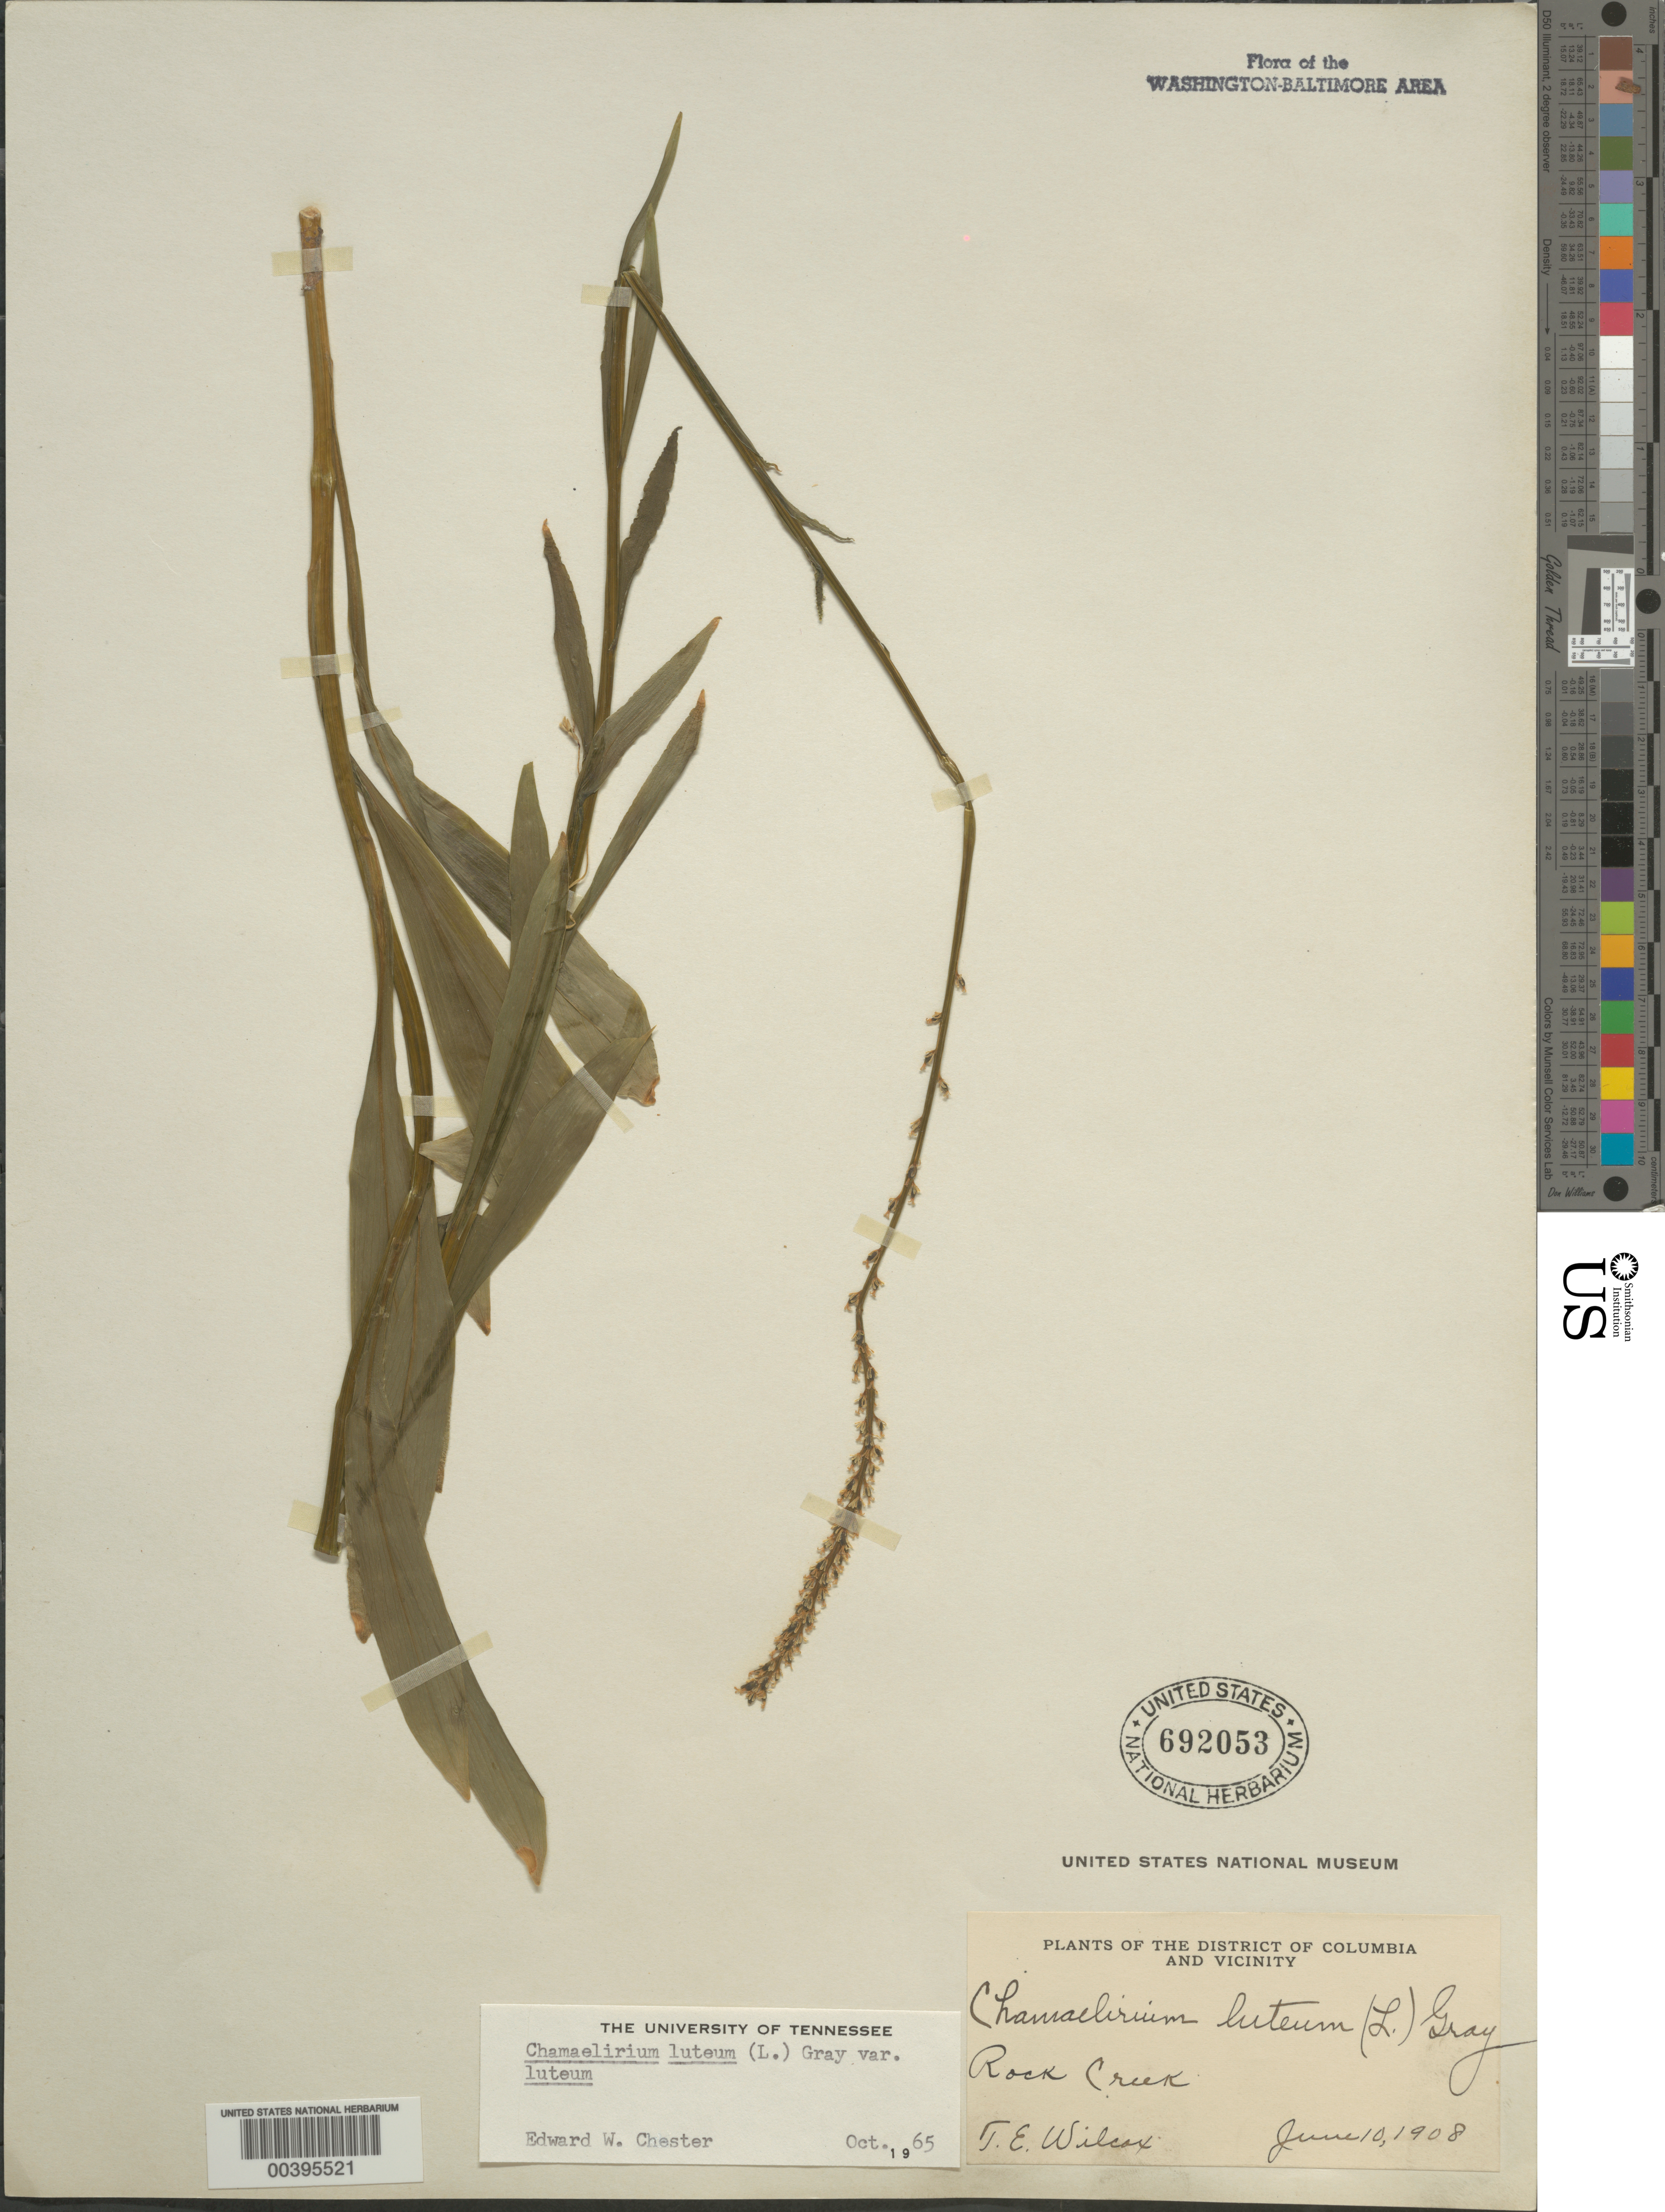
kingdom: Plantae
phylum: Tracheophyta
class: Liliopsida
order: Liliales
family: Melanthiaceae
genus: Chamaelirium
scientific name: Chamaelirium luteum var. luteum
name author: (L.) A. Gray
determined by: Chester, E. W.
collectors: T. E. Wilcox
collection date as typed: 10 Jun 1908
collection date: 1908-06-10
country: United States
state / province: District of Columbia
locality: Rock Creek Rock Creek Park and vicinity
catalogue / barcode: US 692053